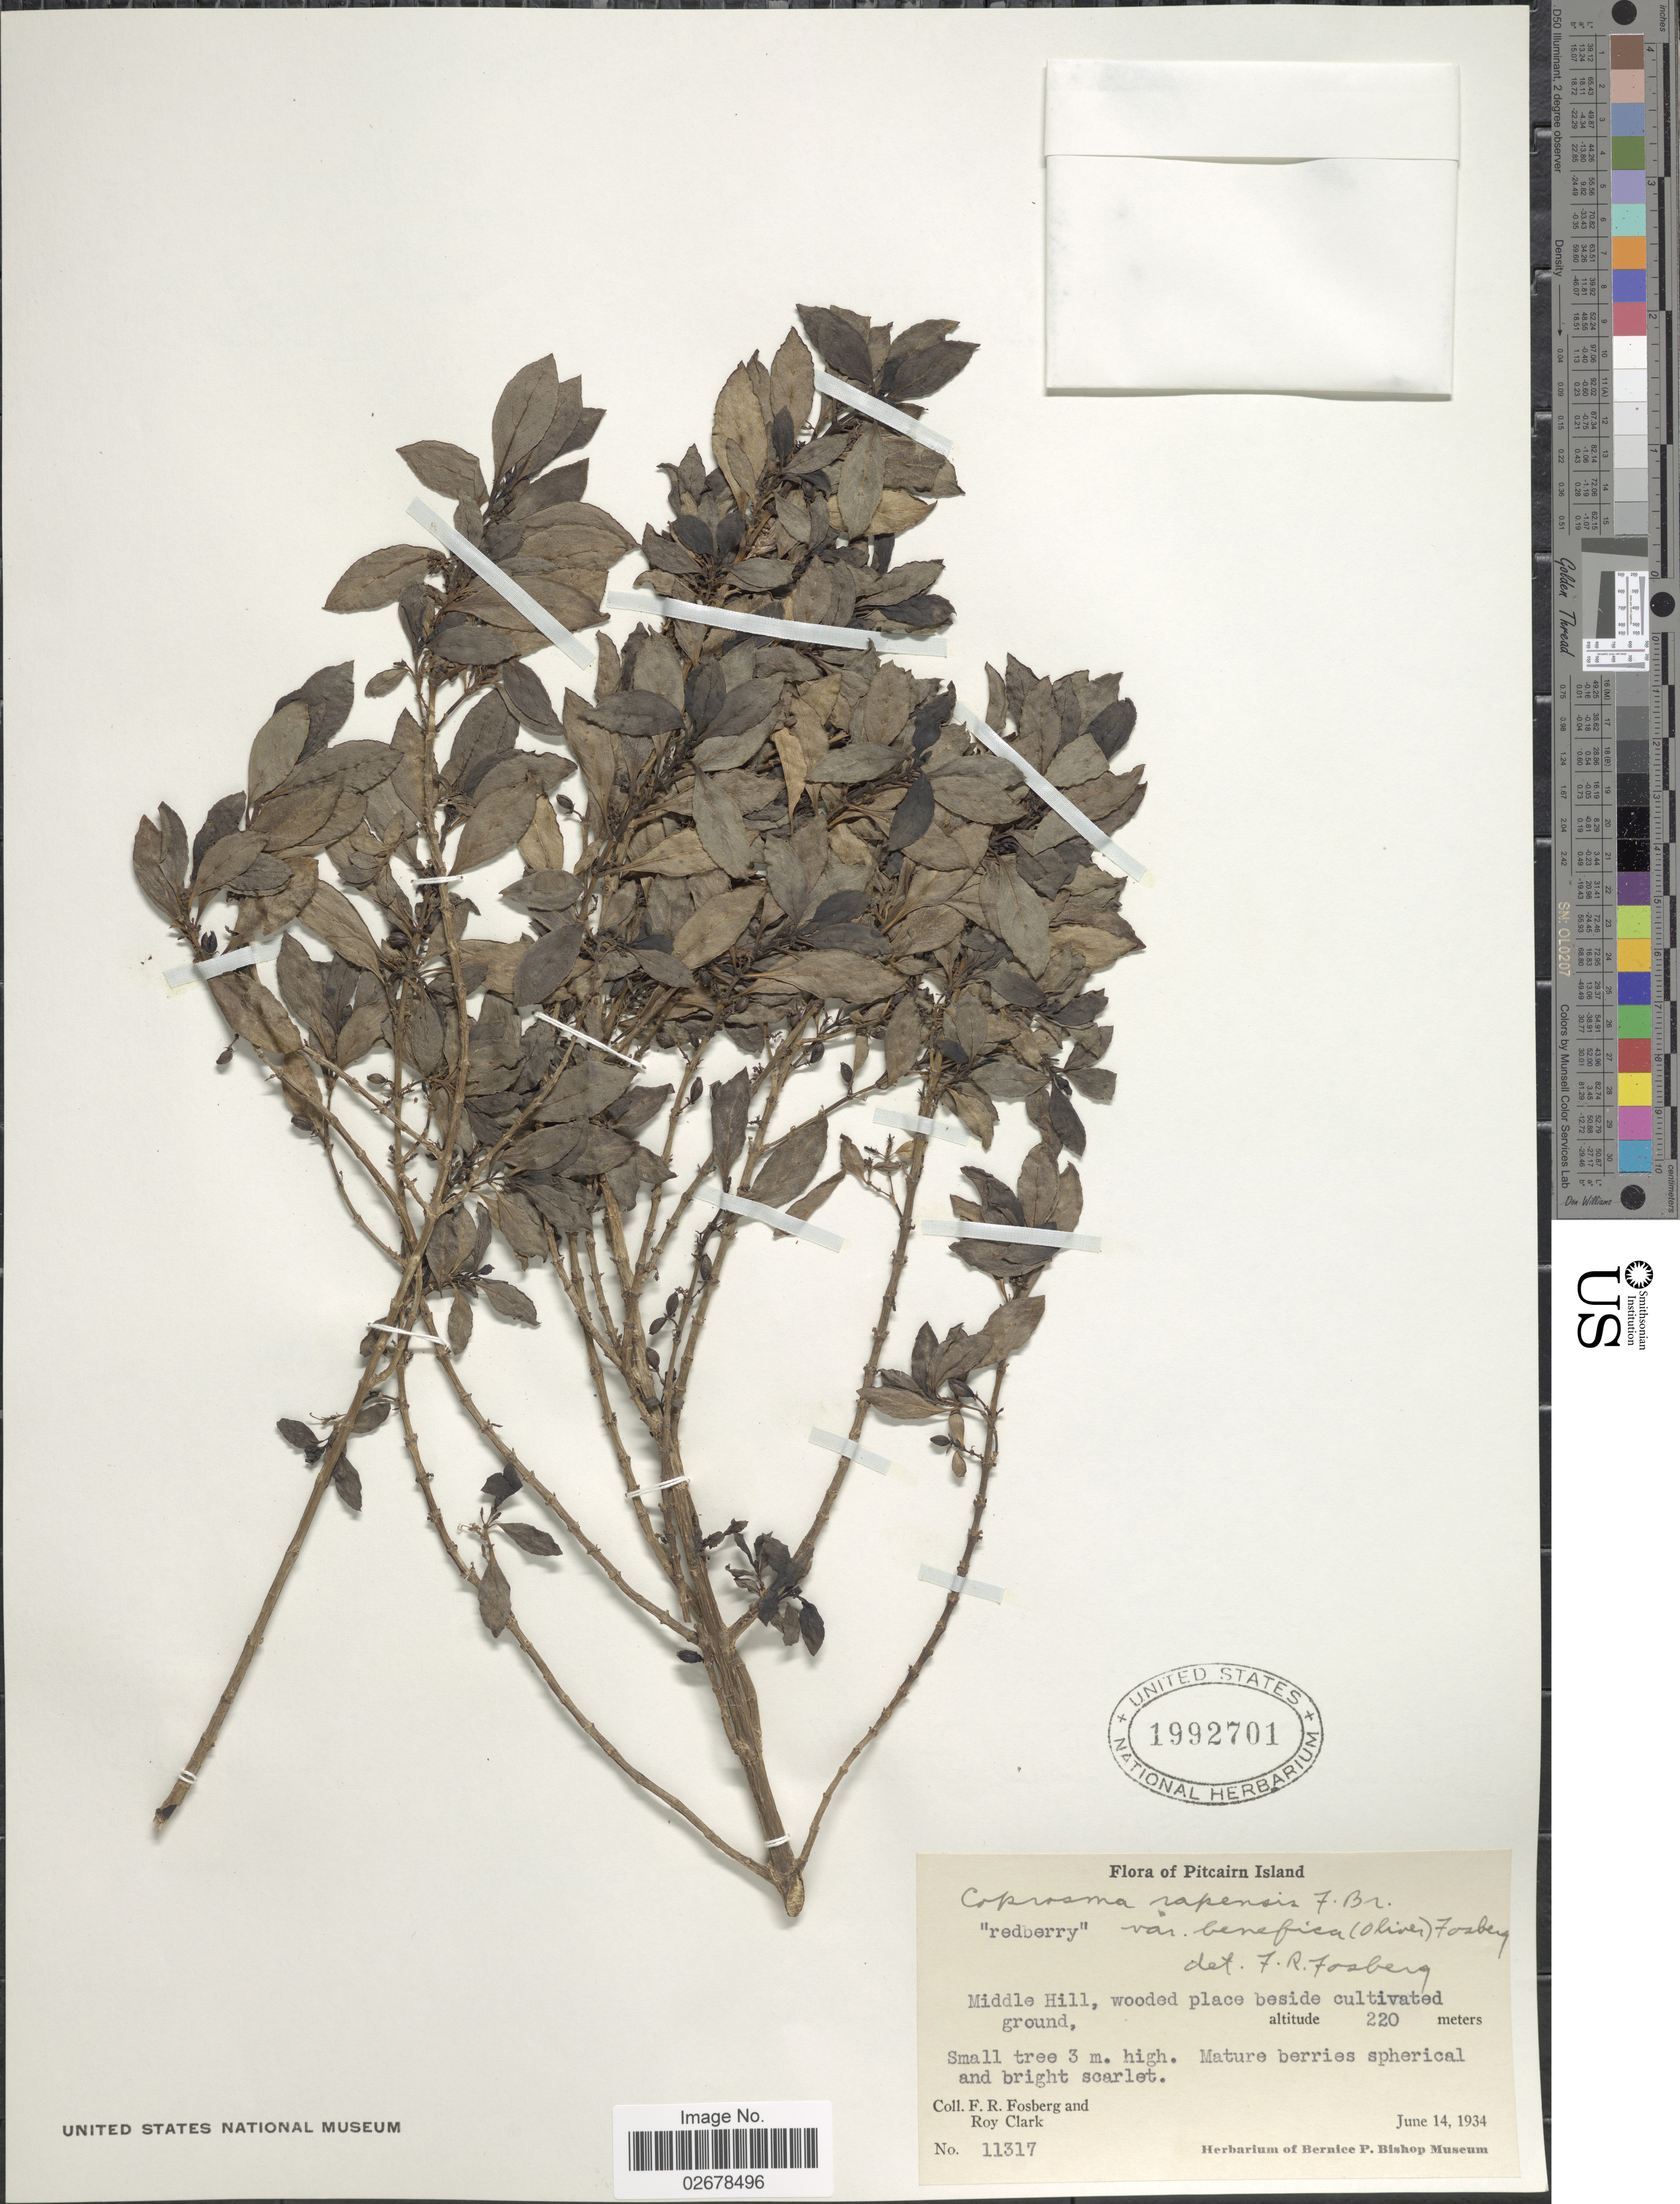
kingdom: Plantae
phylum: Tracheophyta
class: Magnoliopsida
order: Gentianales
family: Rubiaceae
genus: Coprosma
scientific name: Coprosma rapensis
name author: F. Br.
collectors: F. R. Fosberg & R. Clark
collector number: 11317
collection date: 1934-06-14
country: Pitcairn Islands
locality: Pitcairn Island, Middle Hill, wooded place beside cultivated ground.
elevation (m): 220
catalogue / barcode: US 1992701